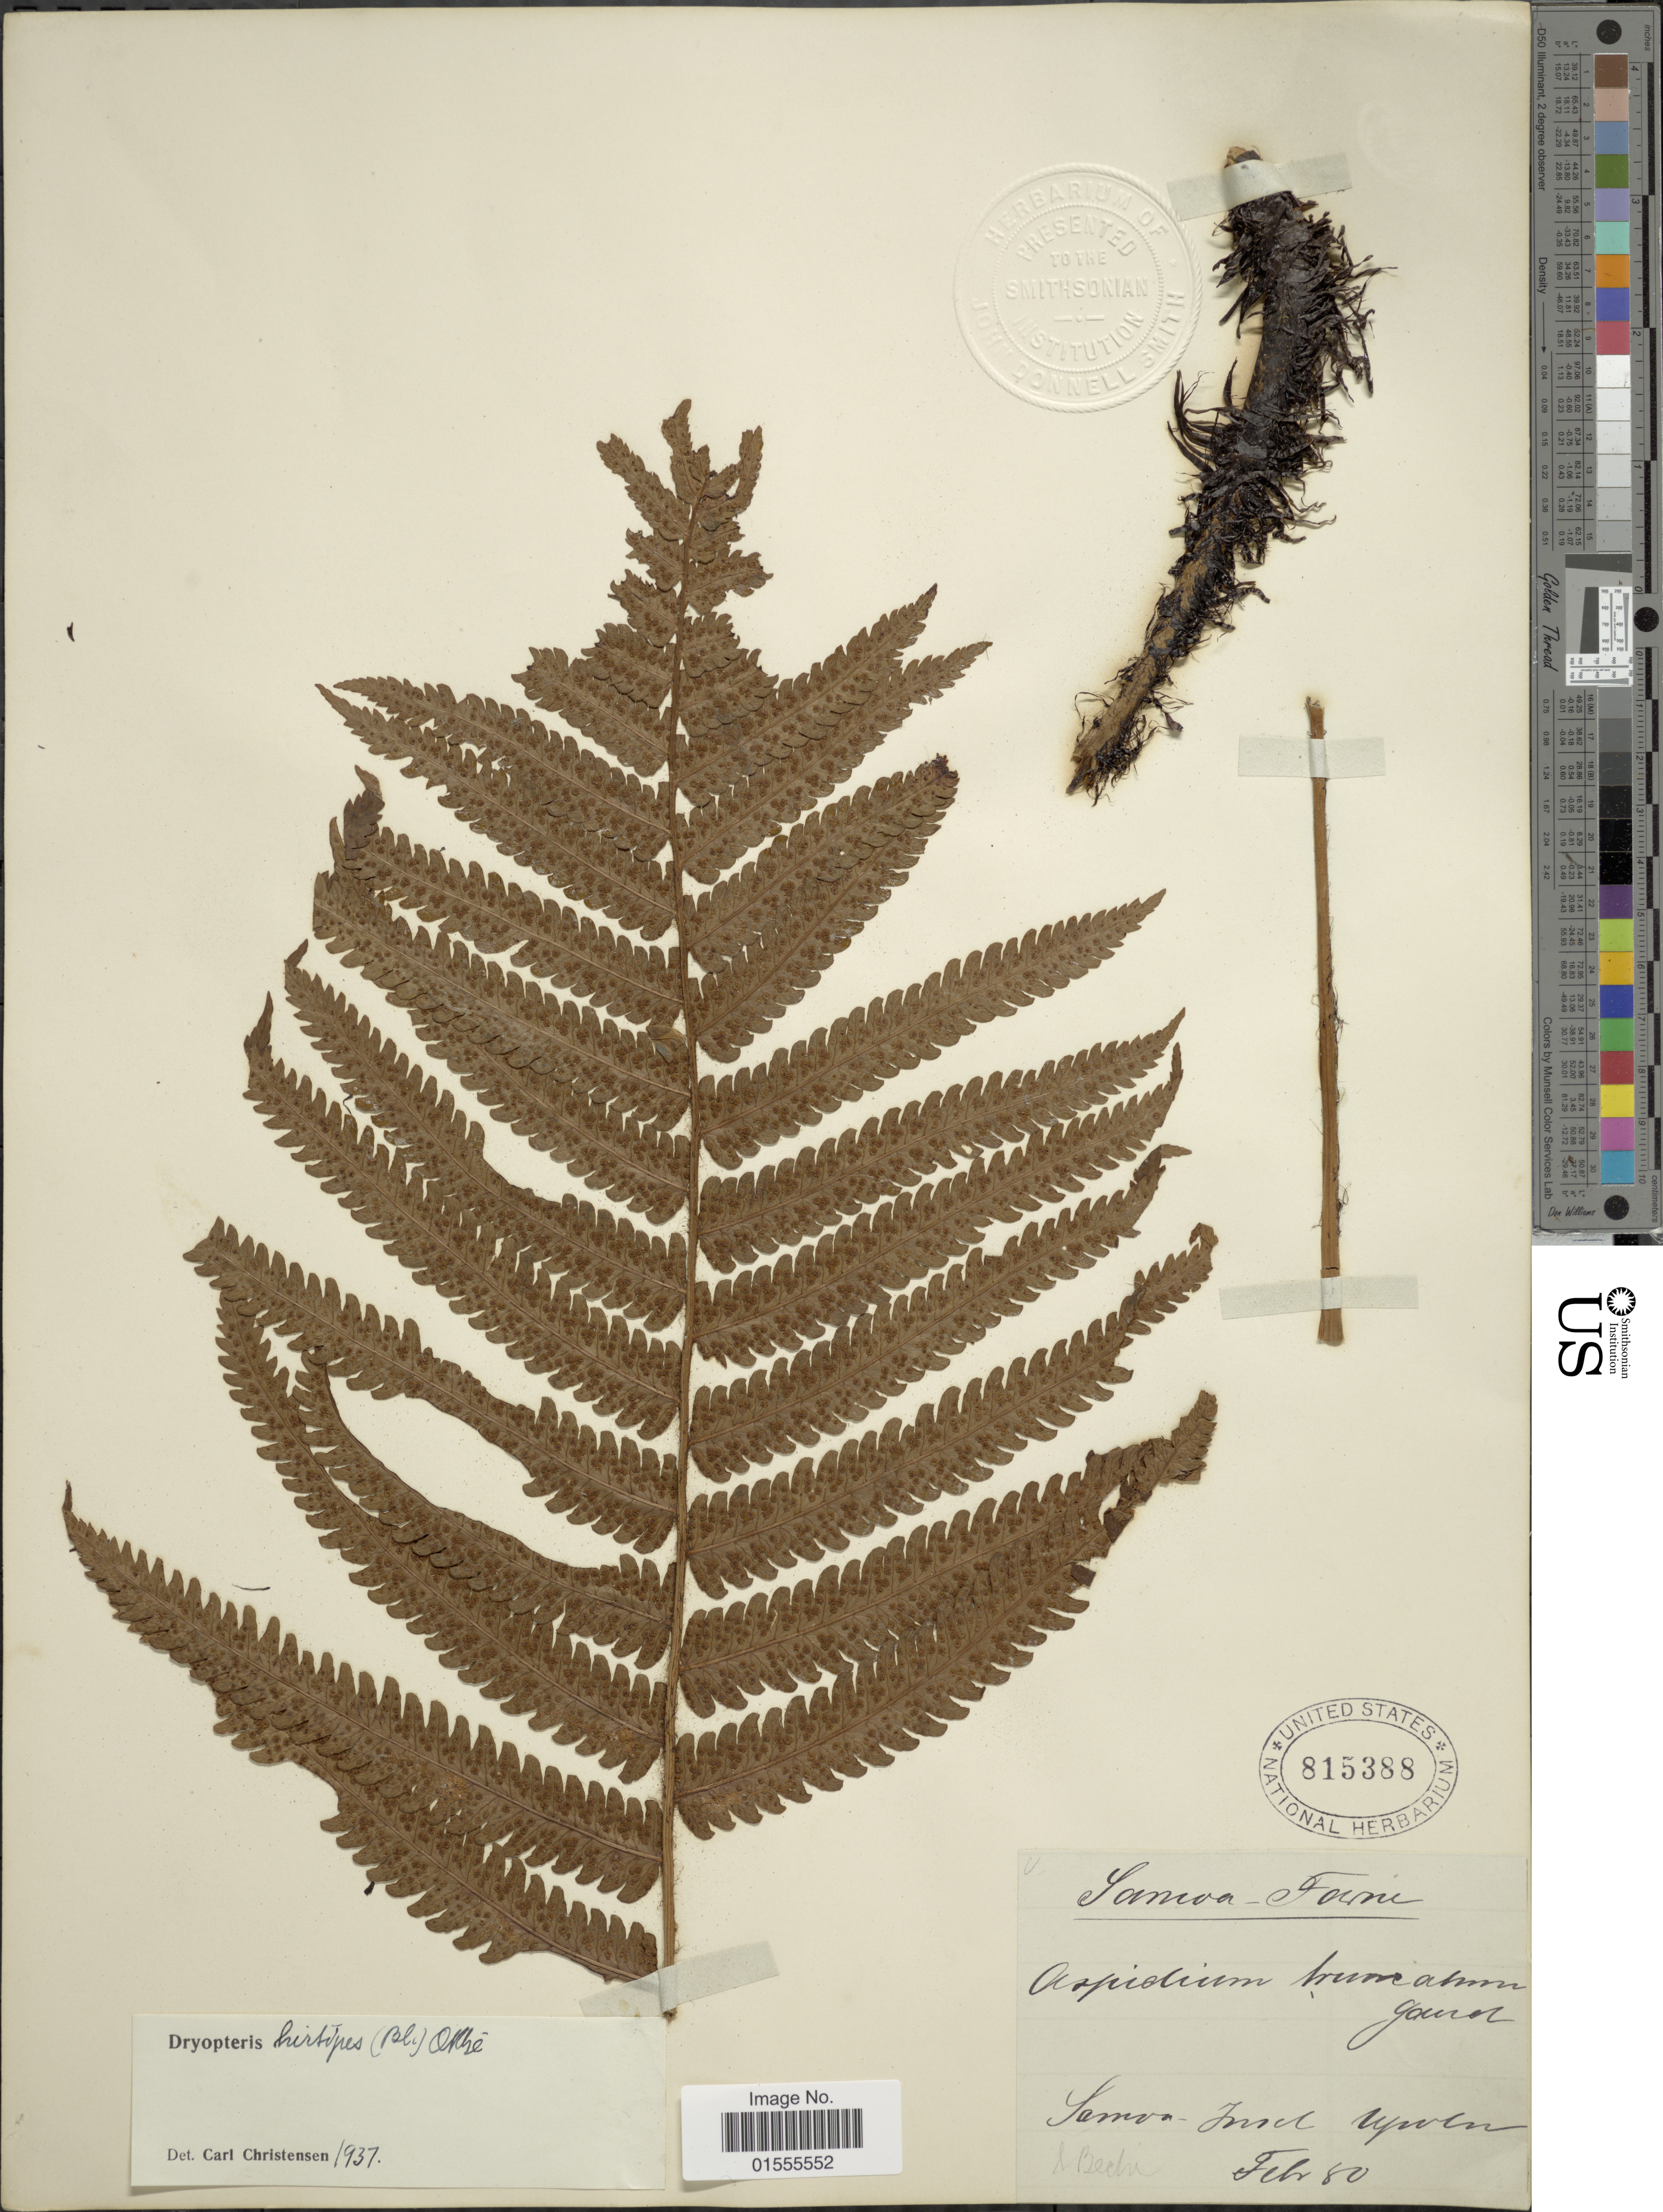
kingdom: Plantae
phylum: Tracheophyta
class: Polypodiopsida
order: Polypodiales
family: Dryopteridaceae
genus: Dryopteris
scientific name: Dryopteris hirtipes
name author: (Blume) Kuntze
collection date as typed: Transcribed d/m/y: /2/80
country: Samoa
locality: Samoa-Insel Upolu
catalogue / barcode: US 815388